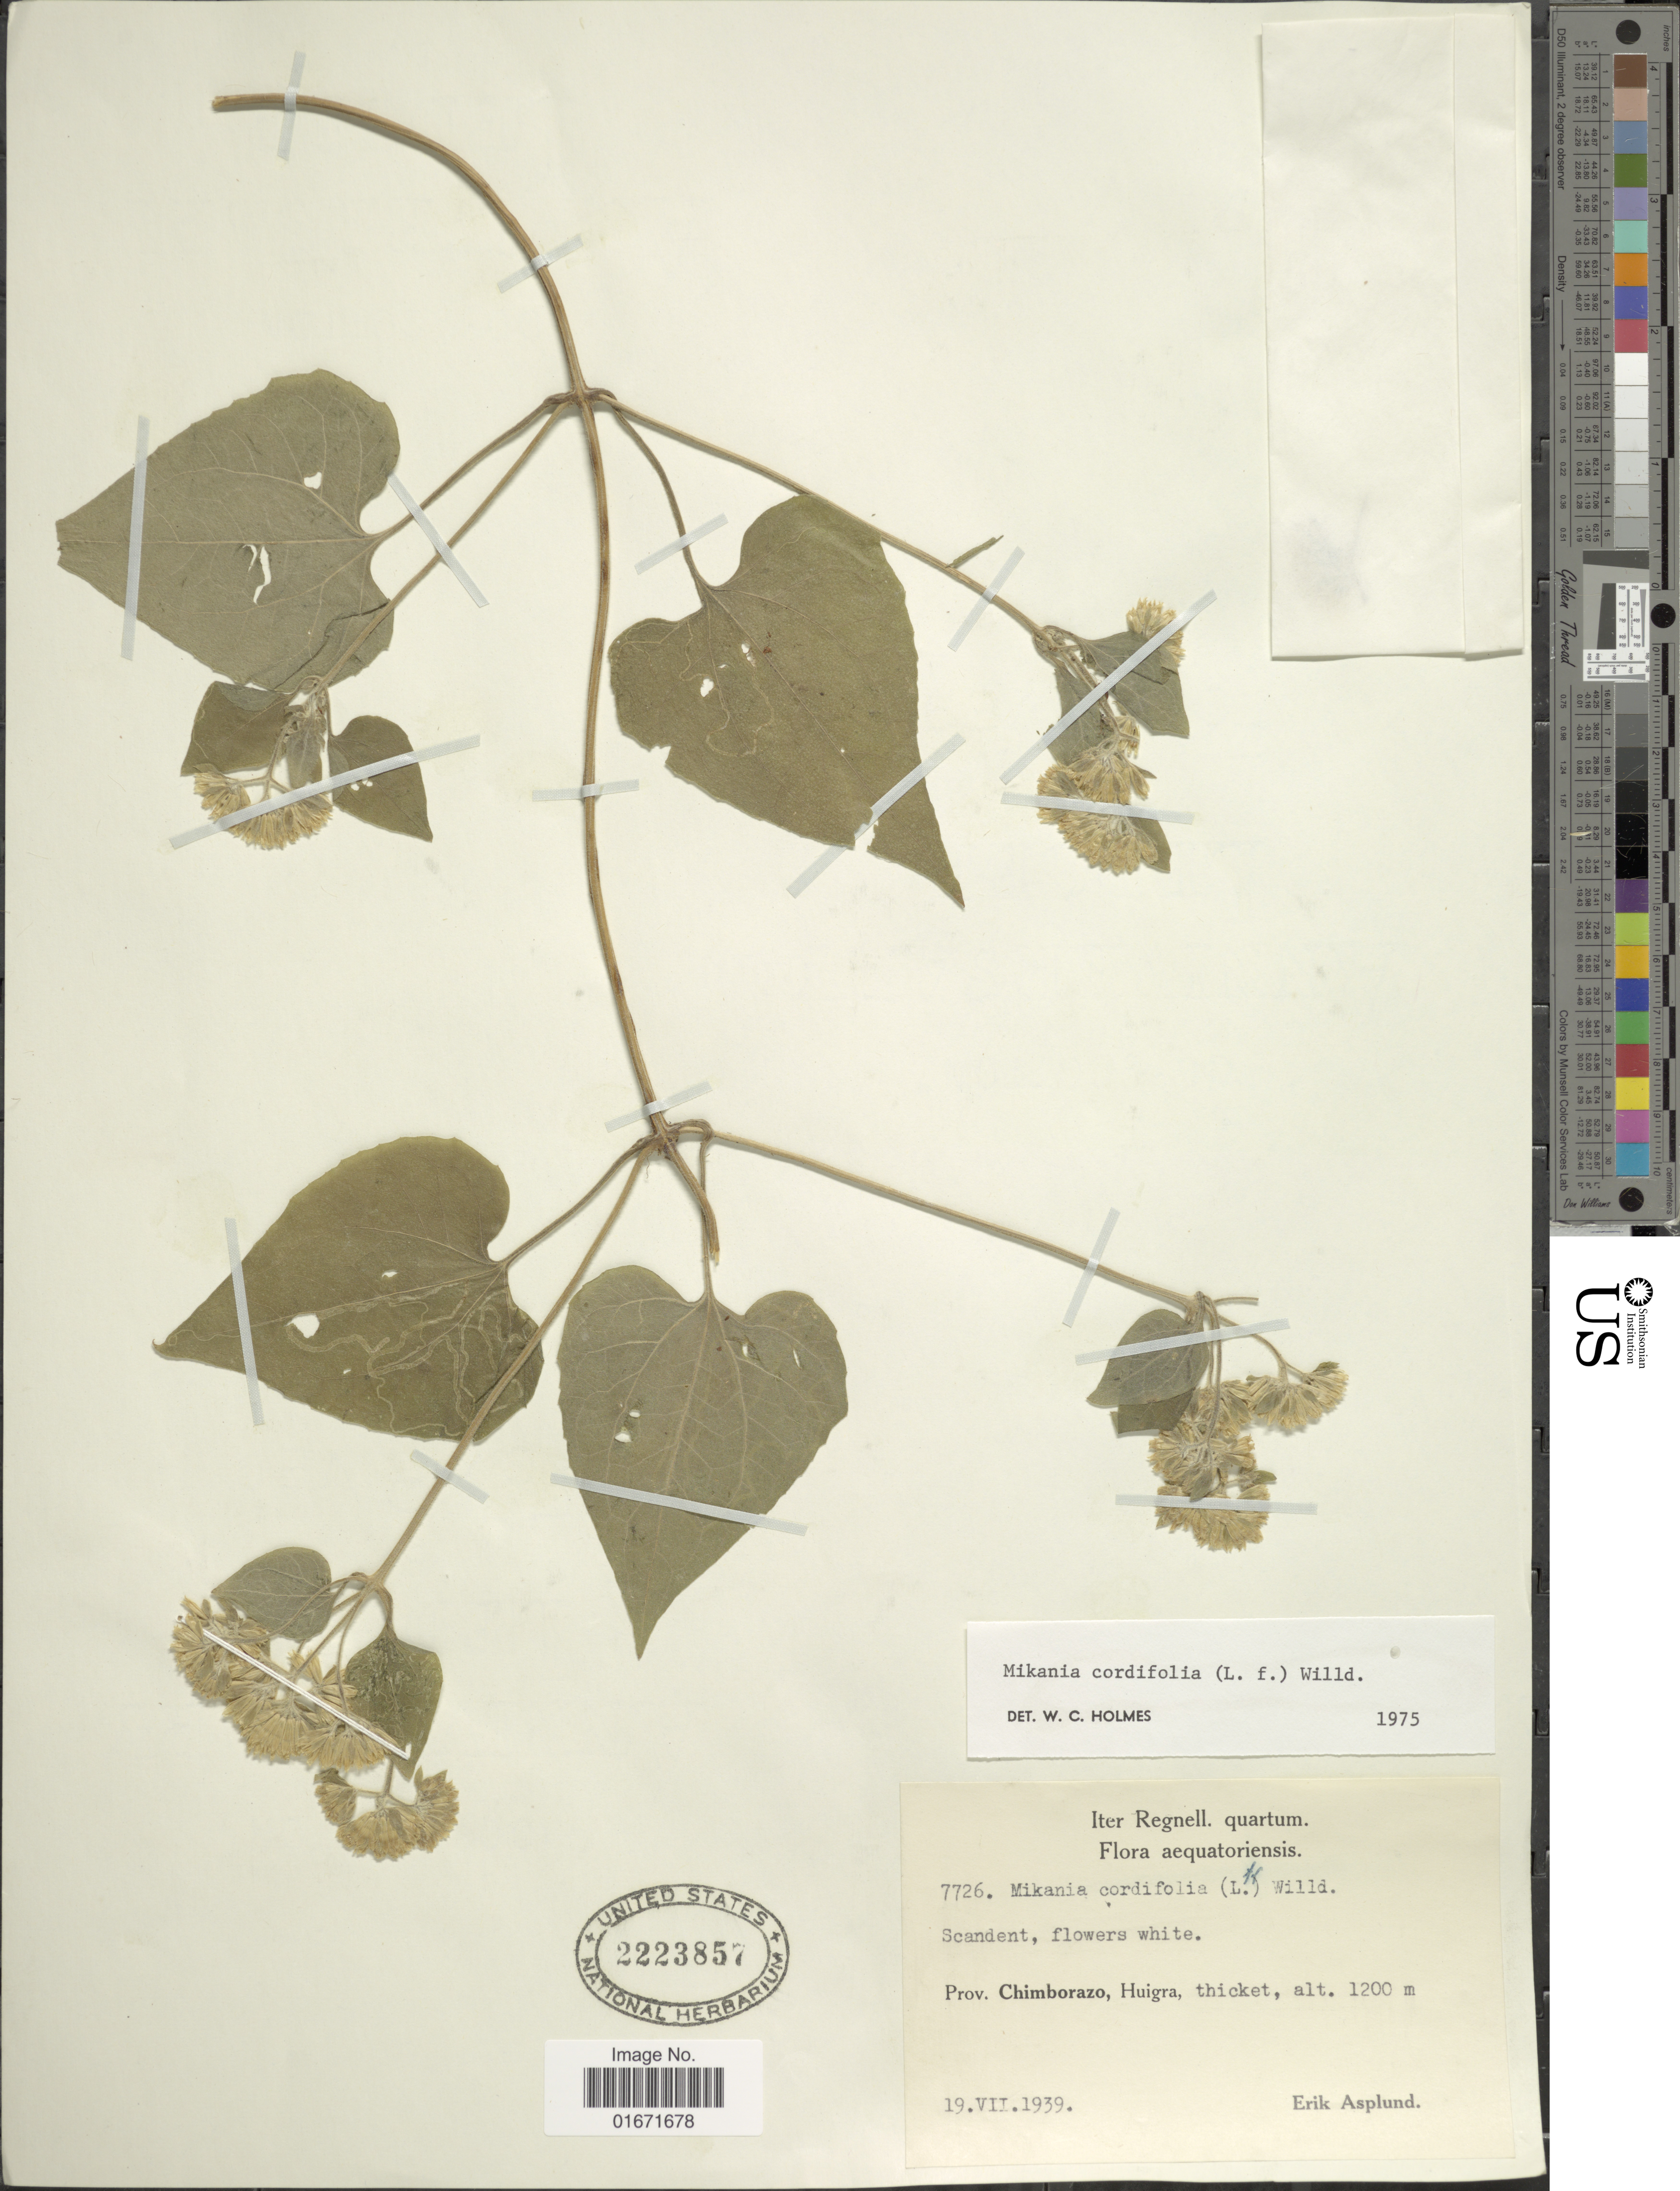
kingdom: Plantae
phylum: Tracheophyta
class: Magnoliopsida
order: Asterales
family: Asteraceae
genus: Mikania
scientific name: Mikania cordifolia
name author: Kunth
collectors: E. Asplund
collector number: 7726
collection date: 1939-07-19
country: Ecuador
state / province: Chimborazo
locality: Prov. Chimborazo, Huigra, thicket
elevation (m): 1200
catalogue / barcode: US 2223857